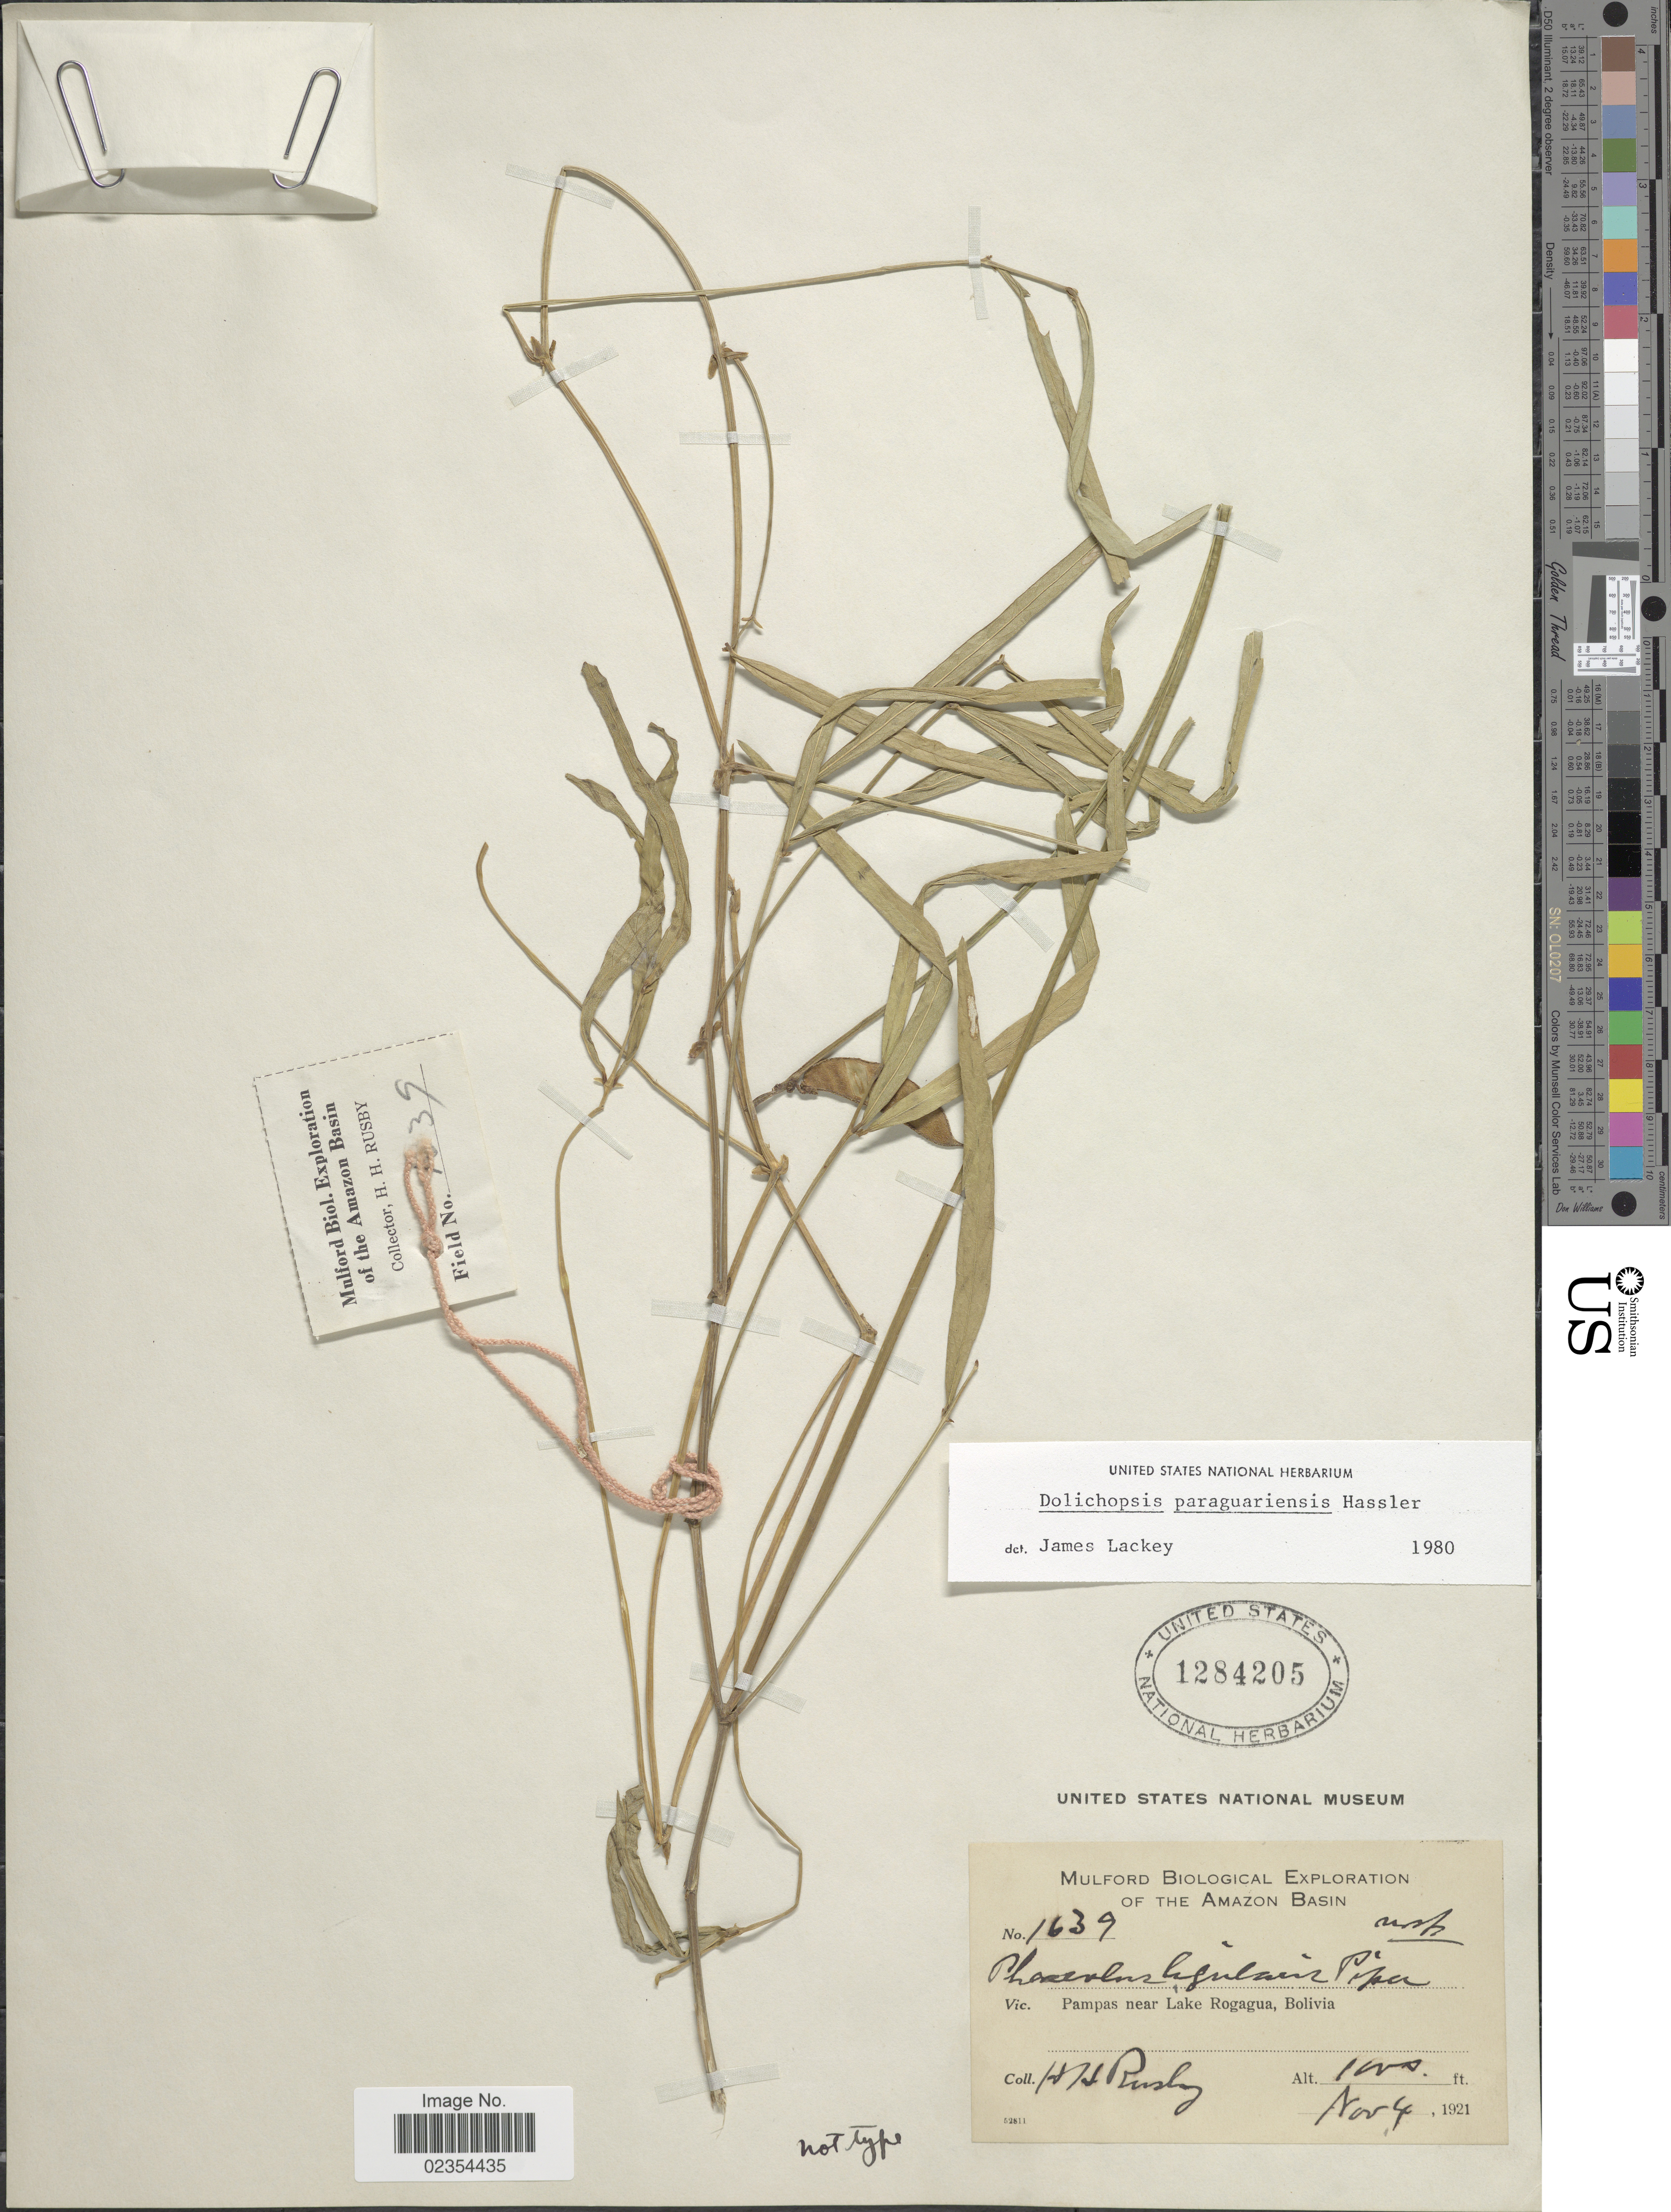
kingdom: Plantae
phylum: Tracheophyta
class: Magnoliopsida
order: Fabales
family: Fabaceae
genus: Dolichopsis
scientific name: Dolichopsis paraguariensis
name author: Hassl.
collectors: H. H. Rusby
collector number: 1639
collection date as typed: Nov. 4, 1921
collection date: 1921-11-04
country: Bolivia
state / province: Beni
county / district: José Ballivián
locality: Pampas near Lake Rogagua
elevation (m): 305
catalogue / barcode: US 1284205